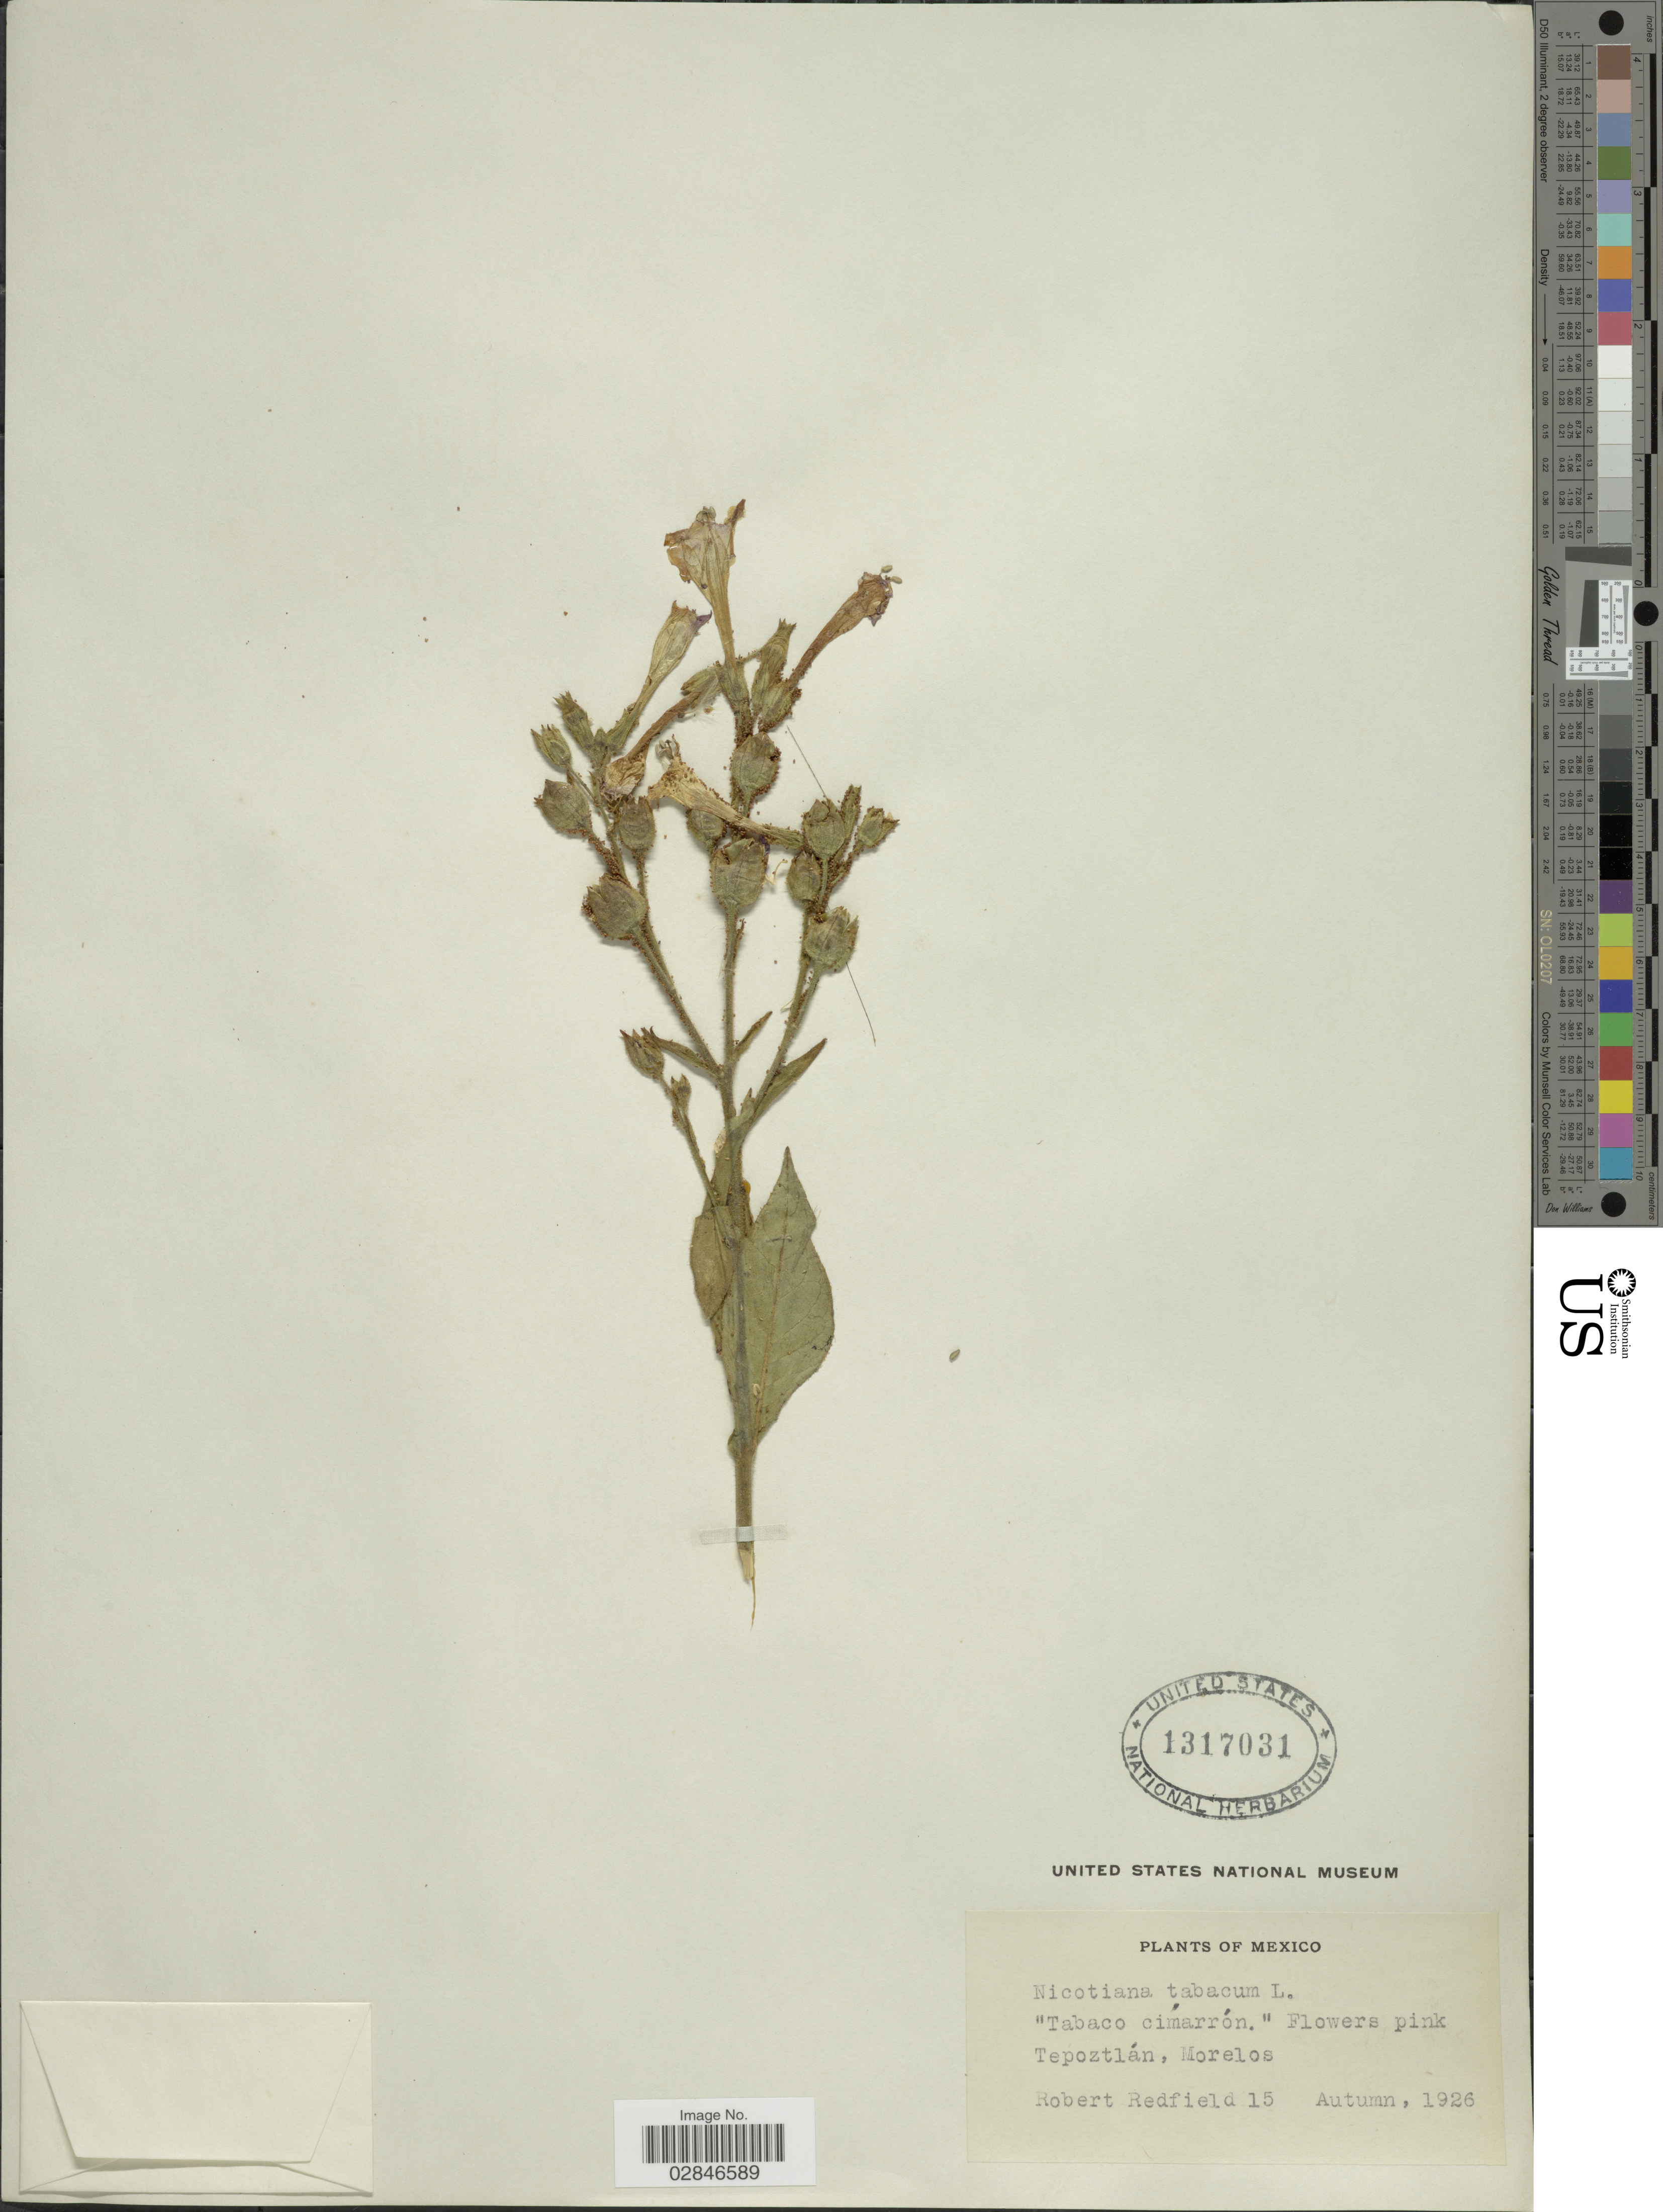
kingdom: Plantae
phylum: Tracheophyta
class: Magnoliopsida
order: Solanales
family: Solanaceae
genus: Nicotiana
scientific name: Nicotiana tabacum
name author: L.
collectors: R. Redfield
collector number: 15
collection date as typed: Autumn 1926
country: Mexico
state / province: Morelos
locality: Tepoztlán.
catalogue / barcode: US 1317031